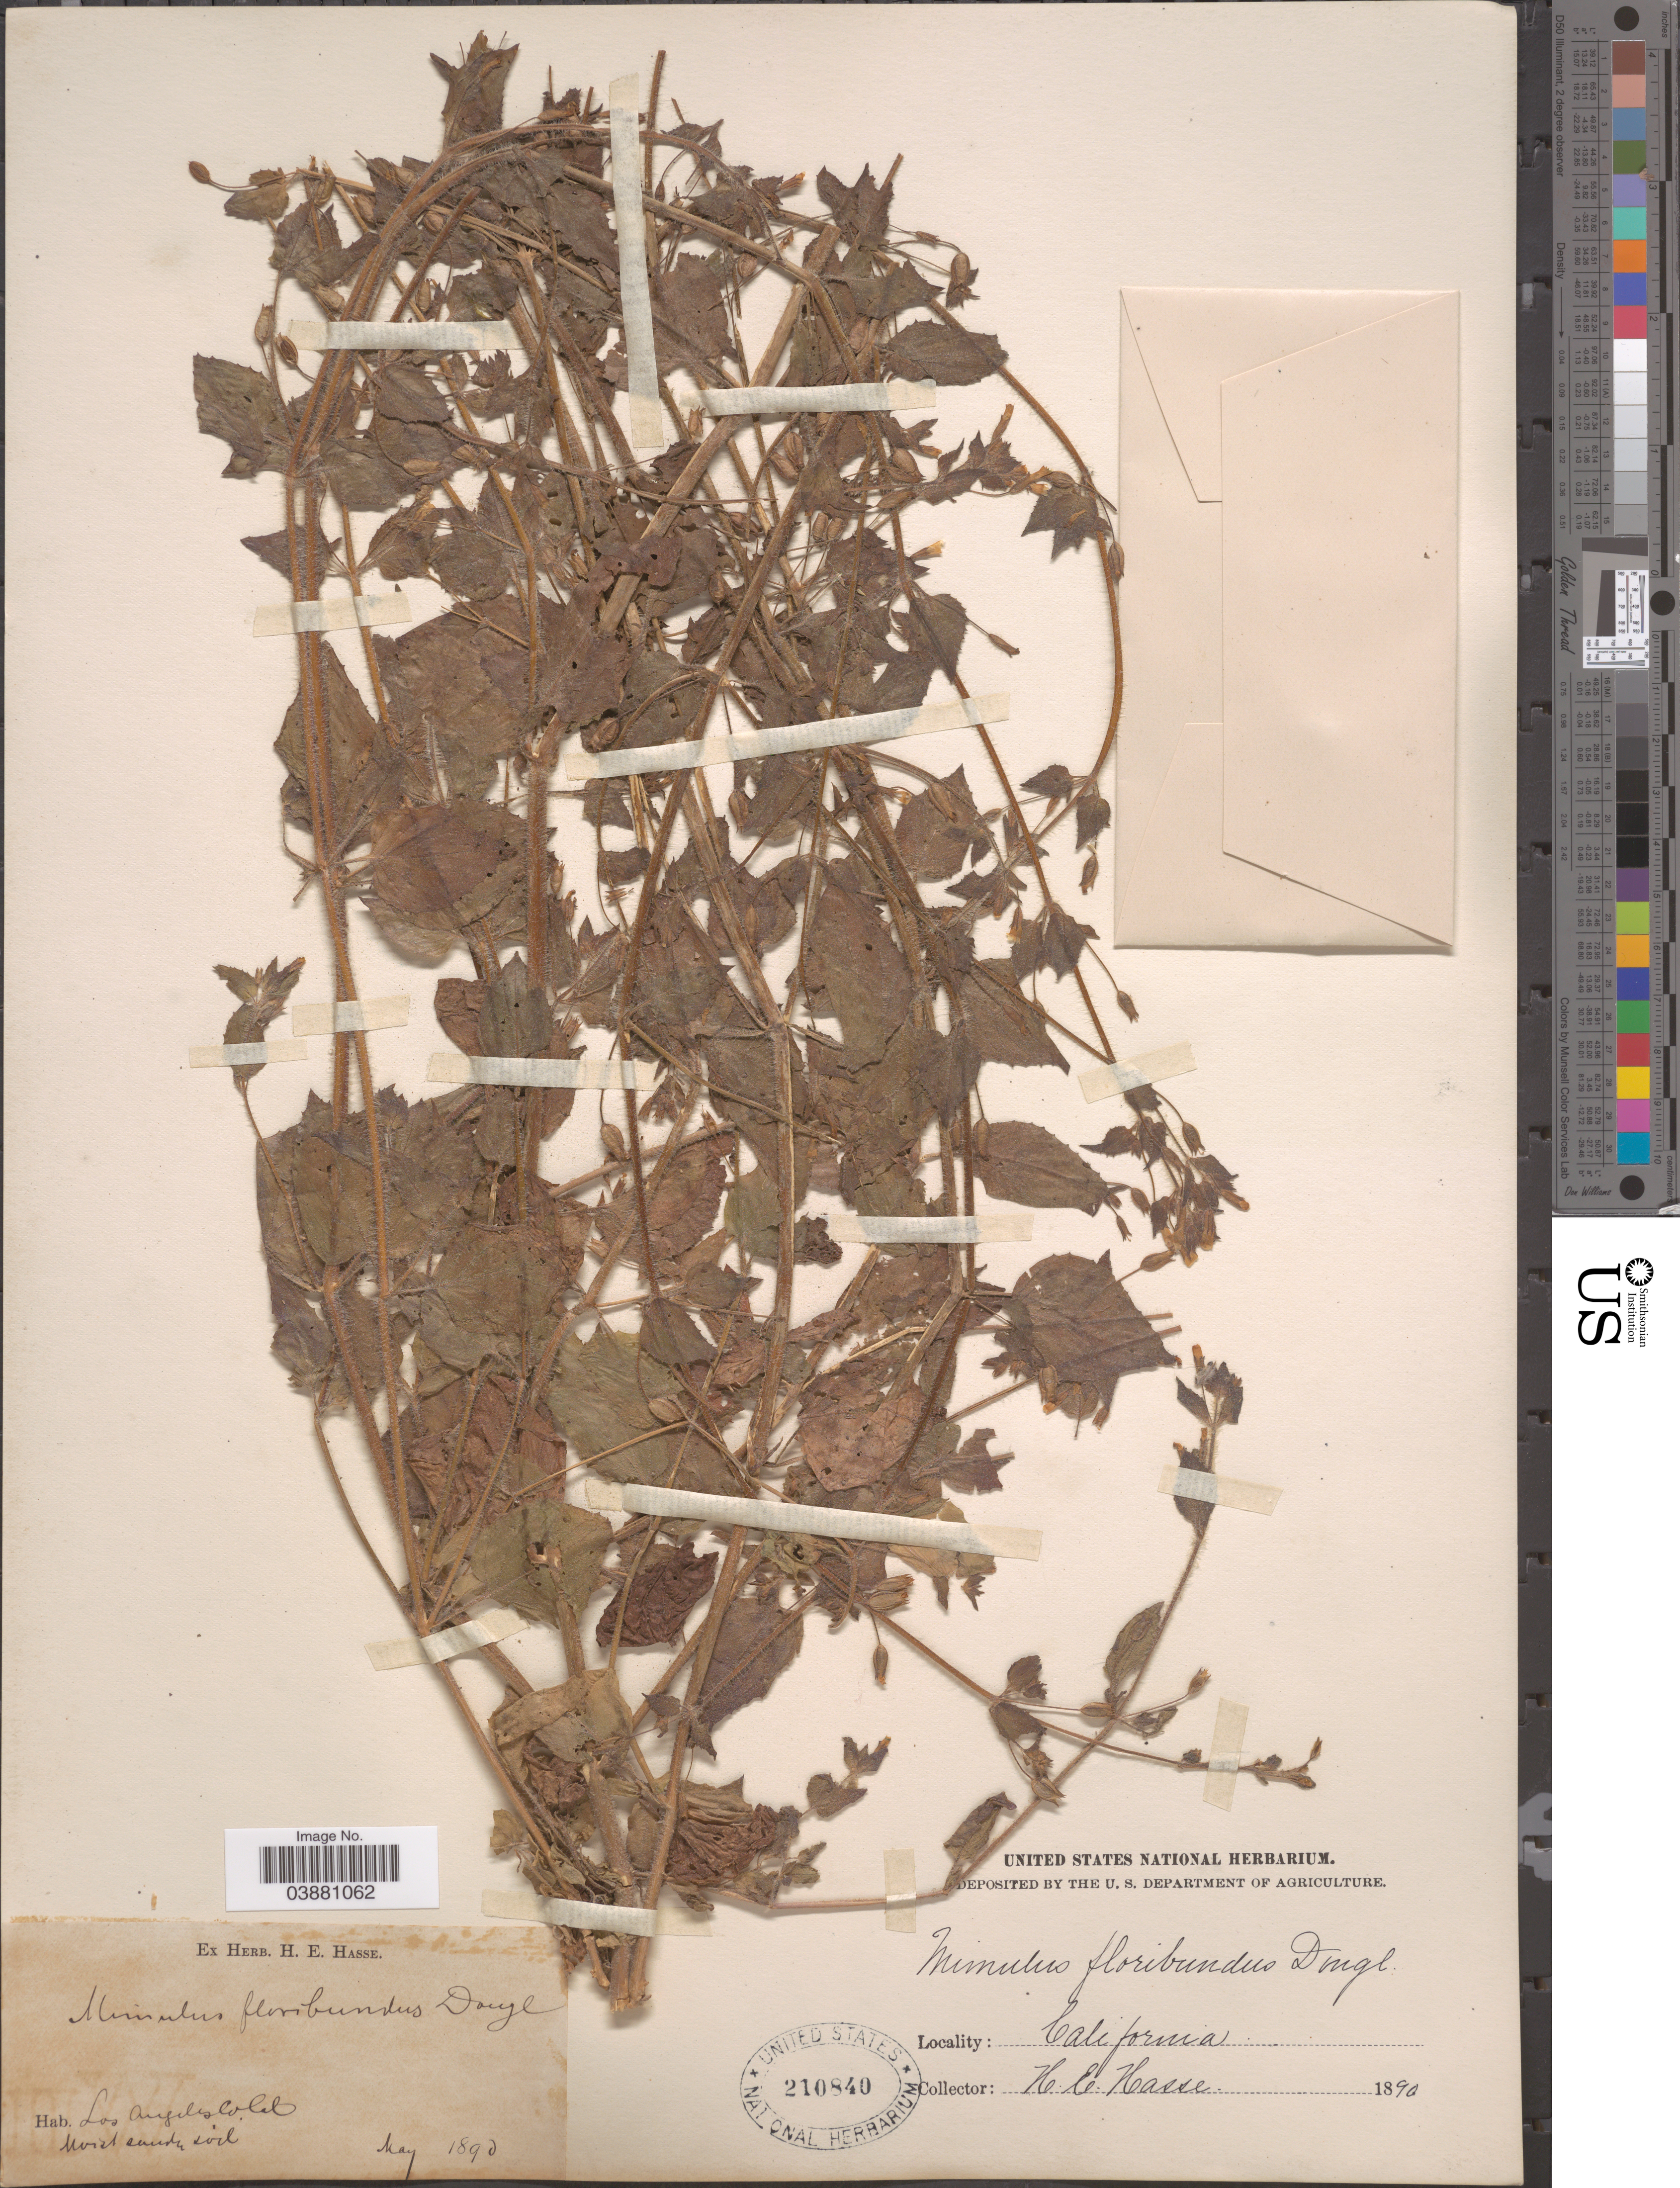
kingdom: Plantae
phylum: Tracheophyta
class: Magnoliopsida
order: Lamiales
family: Phrymaceae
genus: Mimulus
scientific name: Mimulus floribundus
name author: Douglas ex Lindl.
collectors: H. E. Hasse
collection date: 1890-05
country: United States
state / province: California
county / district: Los Angeles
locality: Los Angeles Co Cal.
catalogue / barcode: US 210840